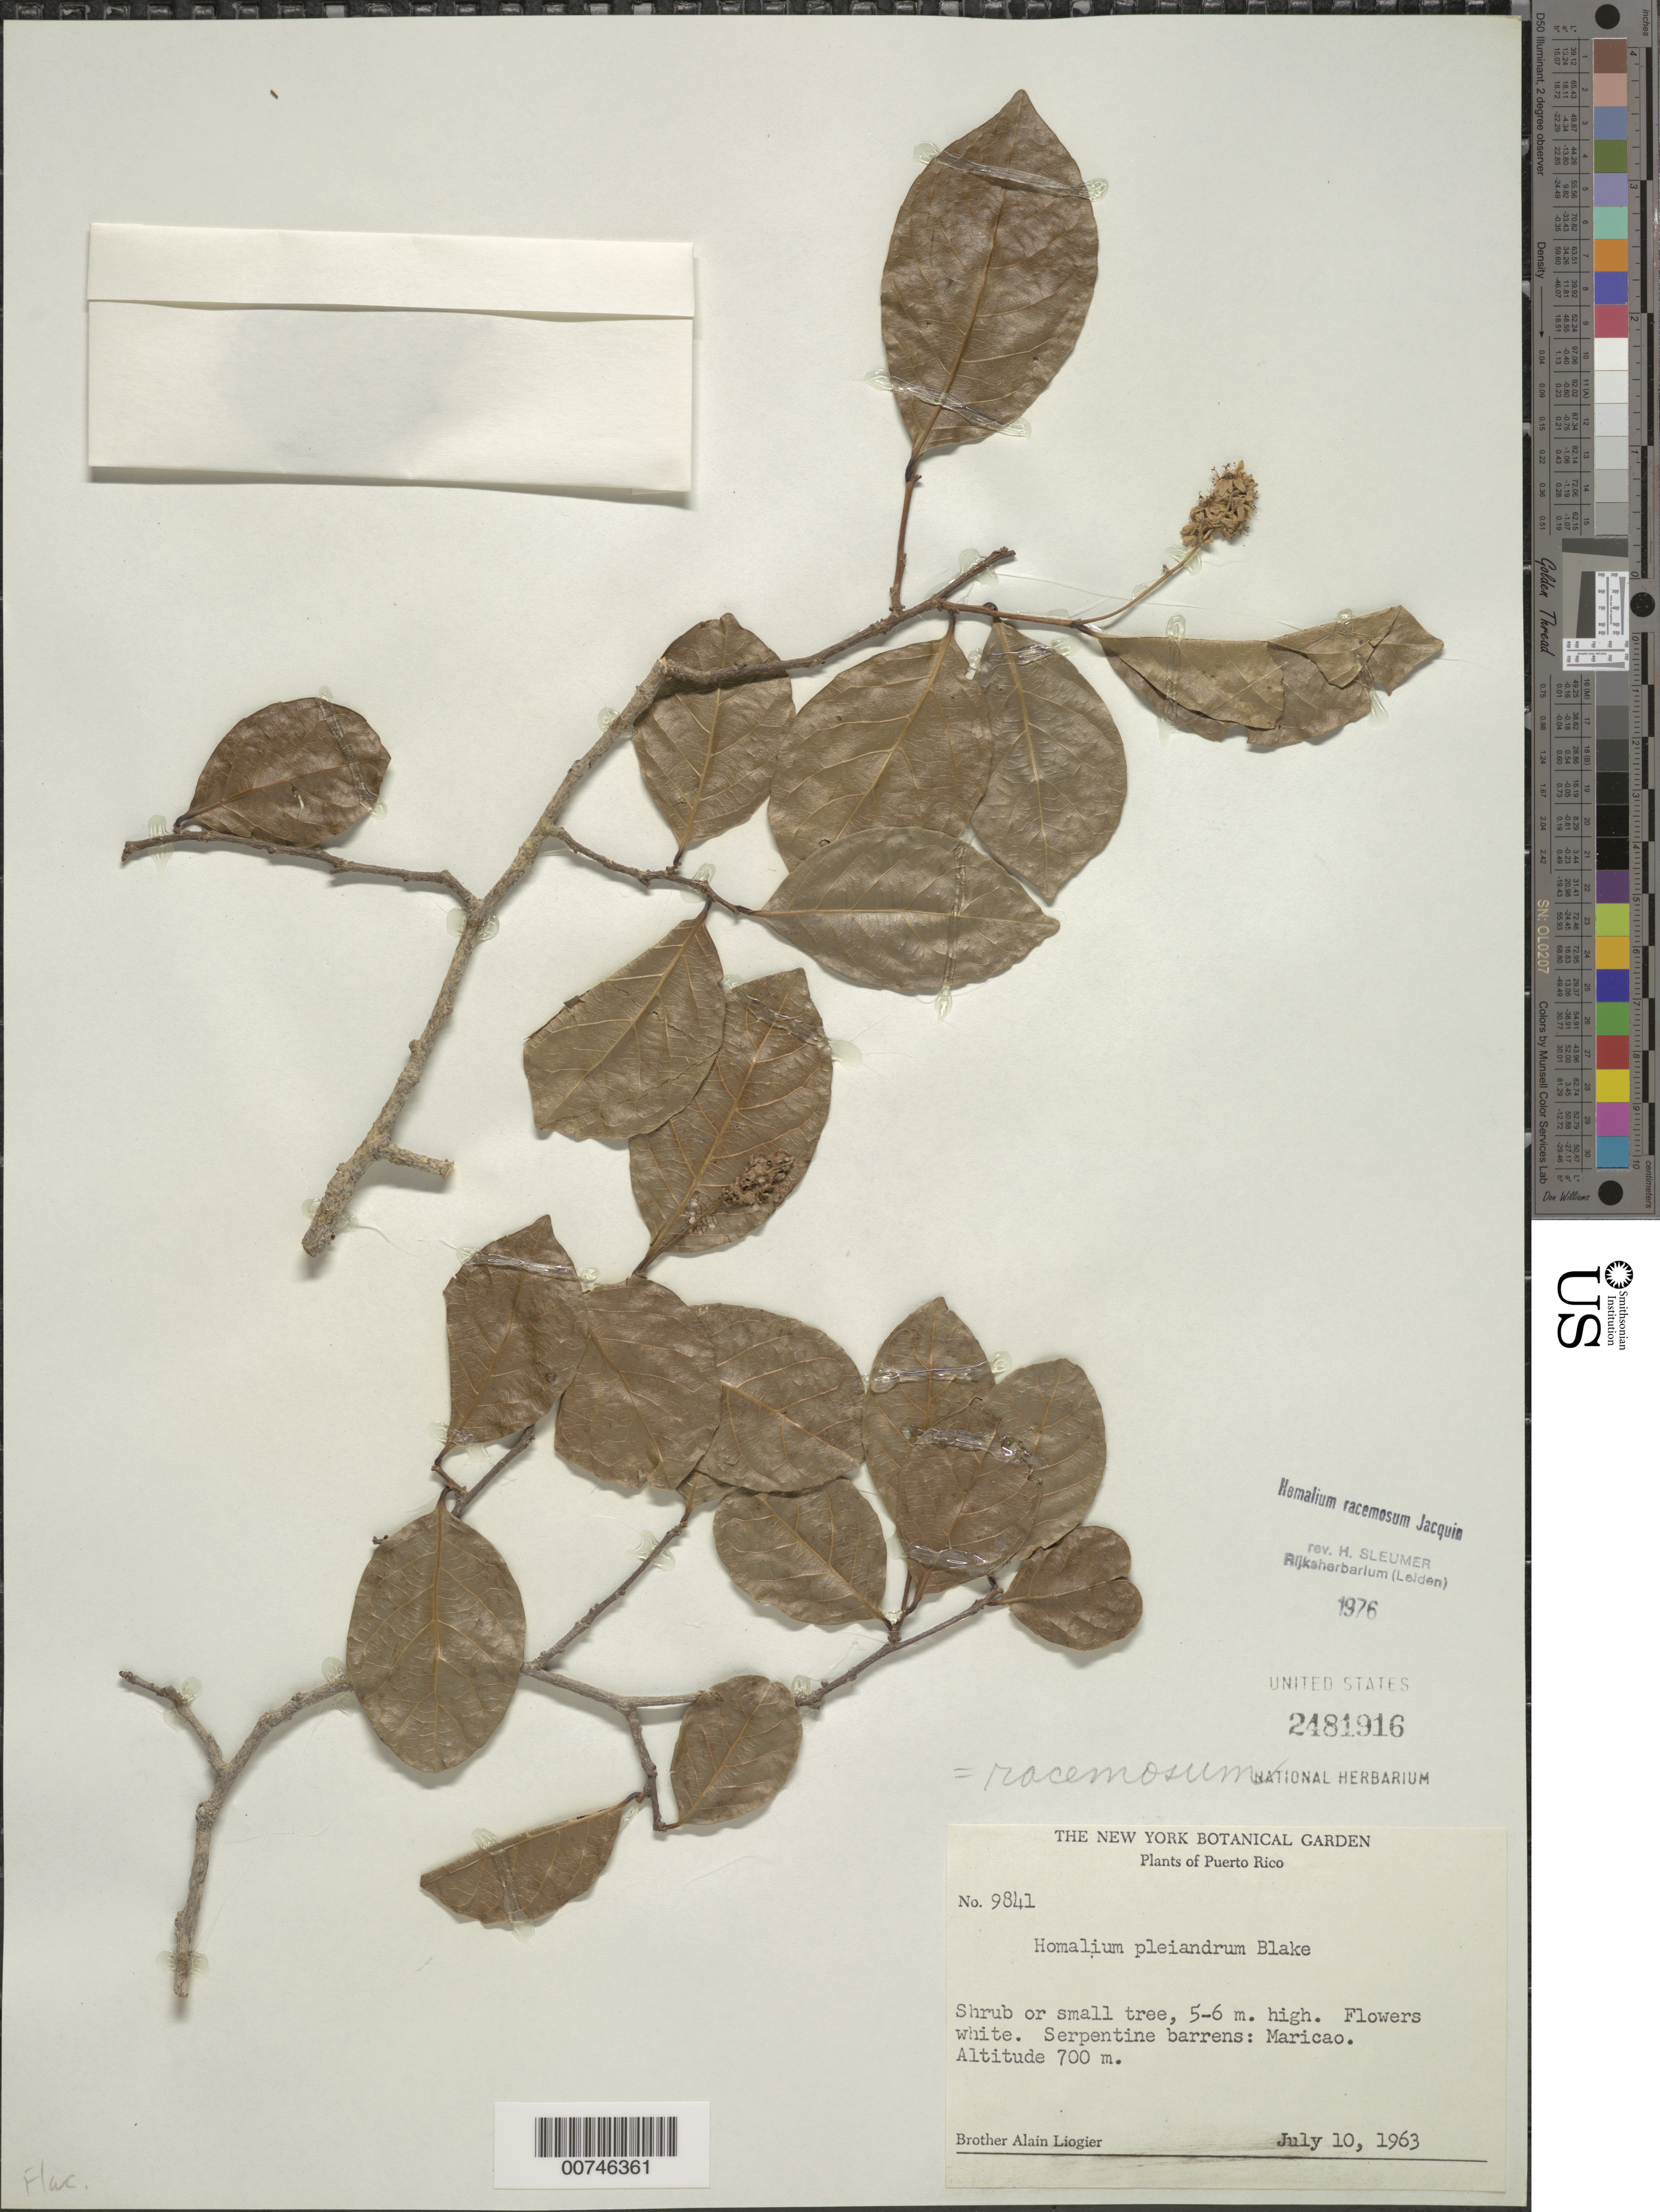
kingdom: Plantae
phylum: Tracheophyta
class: Magnoliopsida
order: Malpighiales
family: Salicaceae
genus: Homalium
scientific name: Homalium racemosum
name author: Jacq.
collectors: A. H. Liogier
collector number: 9841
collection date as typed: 10 Jul 1963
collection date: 1963-07-10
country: Puerto Rico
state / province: Maricao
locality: Maricao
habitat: Serpentine barrens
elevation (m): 700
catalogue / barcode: US 2481916